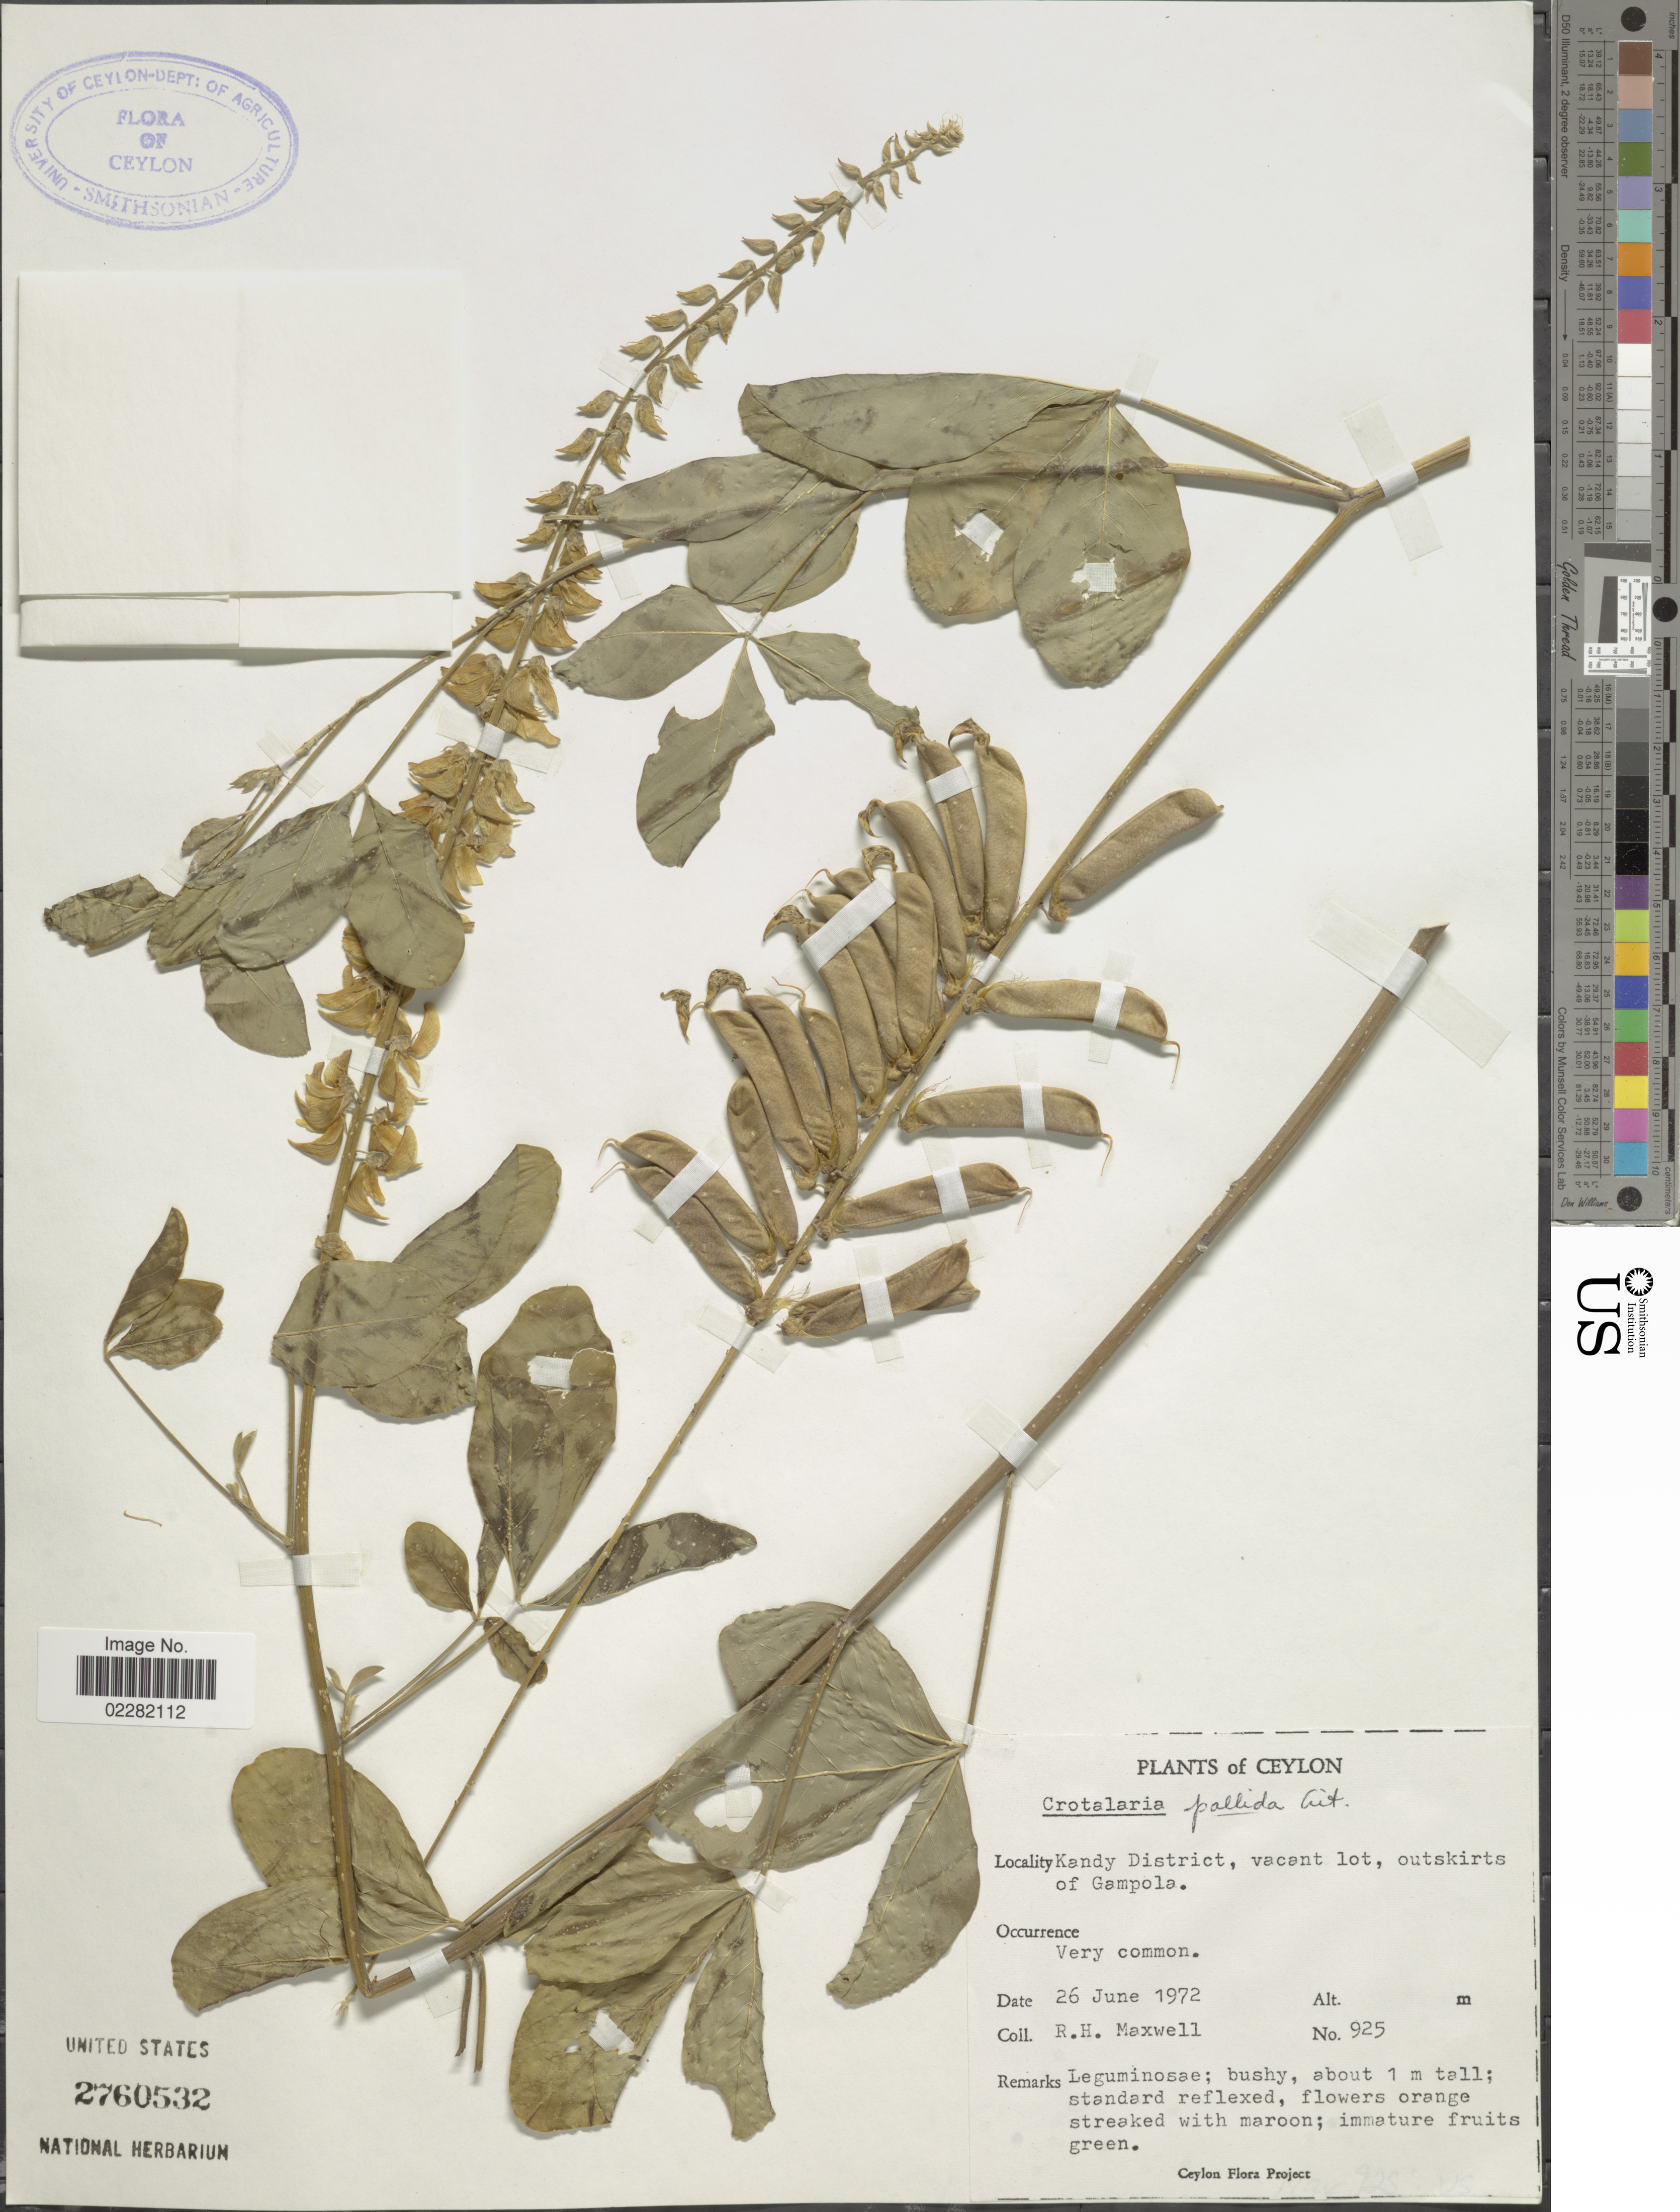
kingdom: Plantae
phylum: Tracheophyta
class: Magnoliopsida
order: Fabales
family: Fabaceae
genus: Crotalaria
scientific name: Crotalaria pallida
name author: Aiton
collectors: R. Maxwell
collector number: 925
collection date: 1975-06-26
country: Sri Lanka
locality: Ceylon, Kandy District, vacant lot, outskirts of Gampola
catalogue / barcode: US 2760532